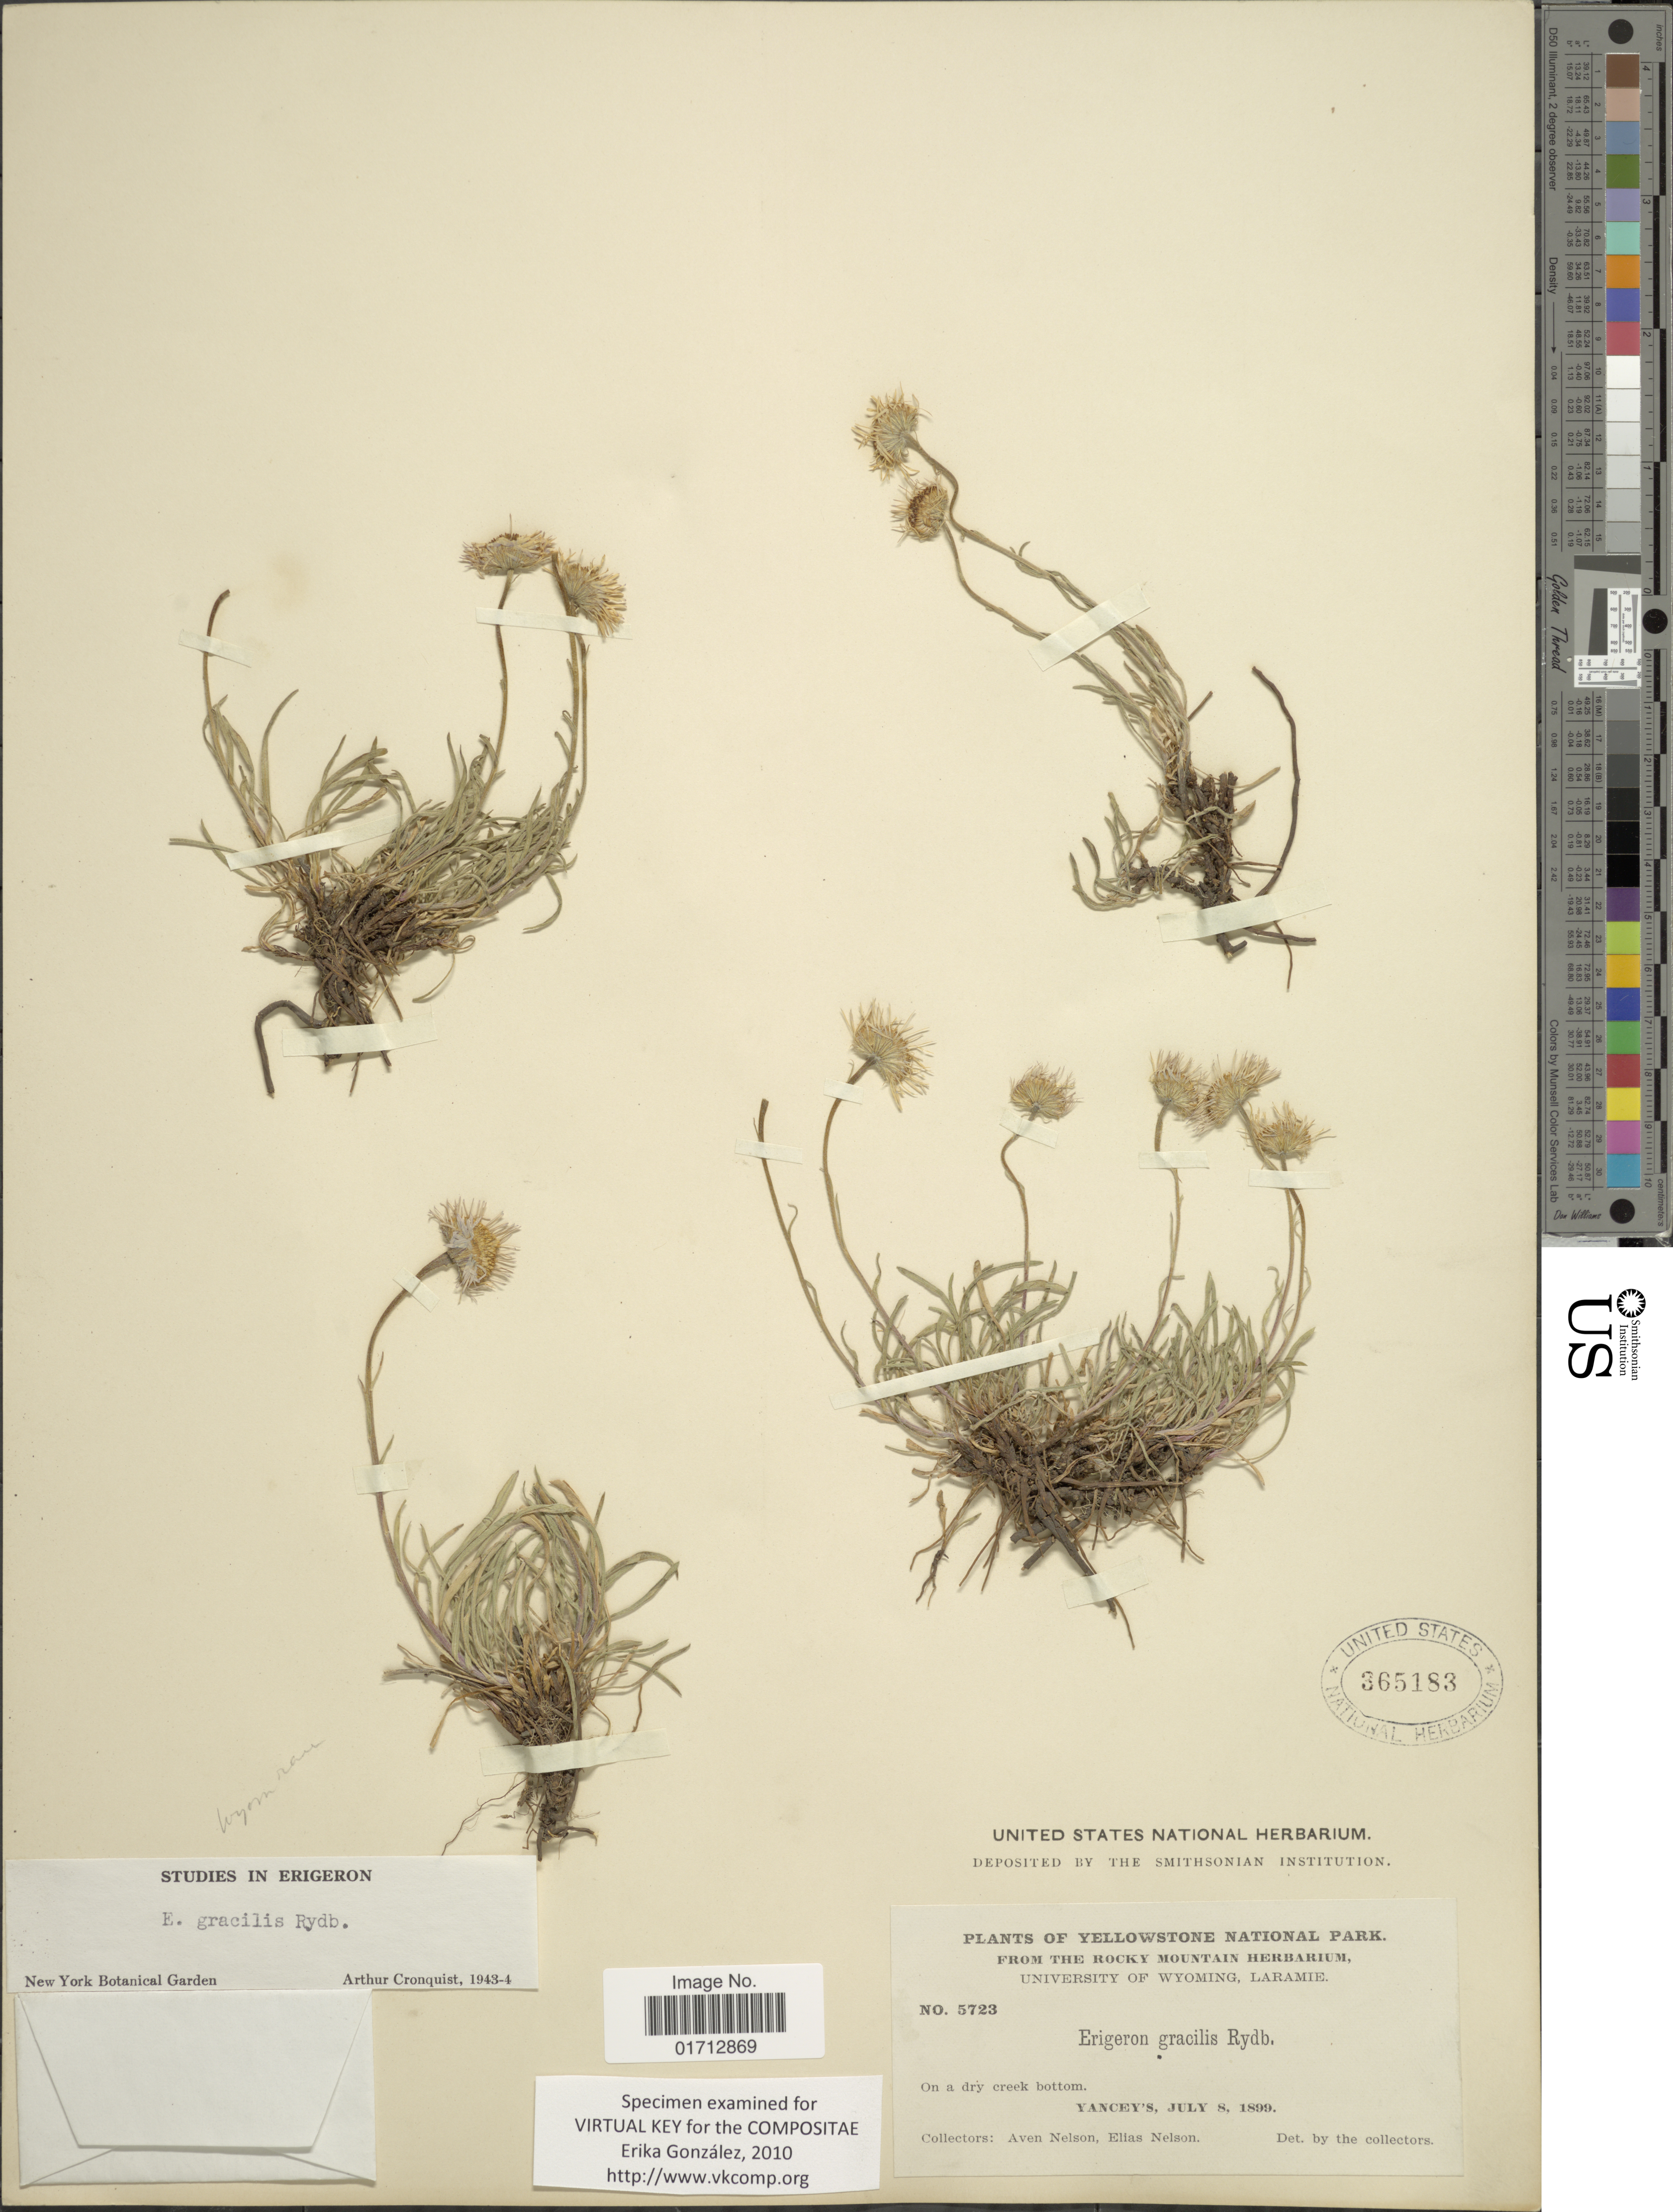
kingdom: Plantae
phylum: Tracheophyta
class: Magnoliopsida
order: Asterales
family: Asteraceae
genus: Erigeron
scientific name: Erigeron gracilis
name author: Rydb.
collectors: A. Nelson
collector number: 5723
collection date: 1899-07-08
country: United States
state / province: Wyoming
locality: Yellowstone National Park, Yancey's.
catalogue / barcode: US 365183